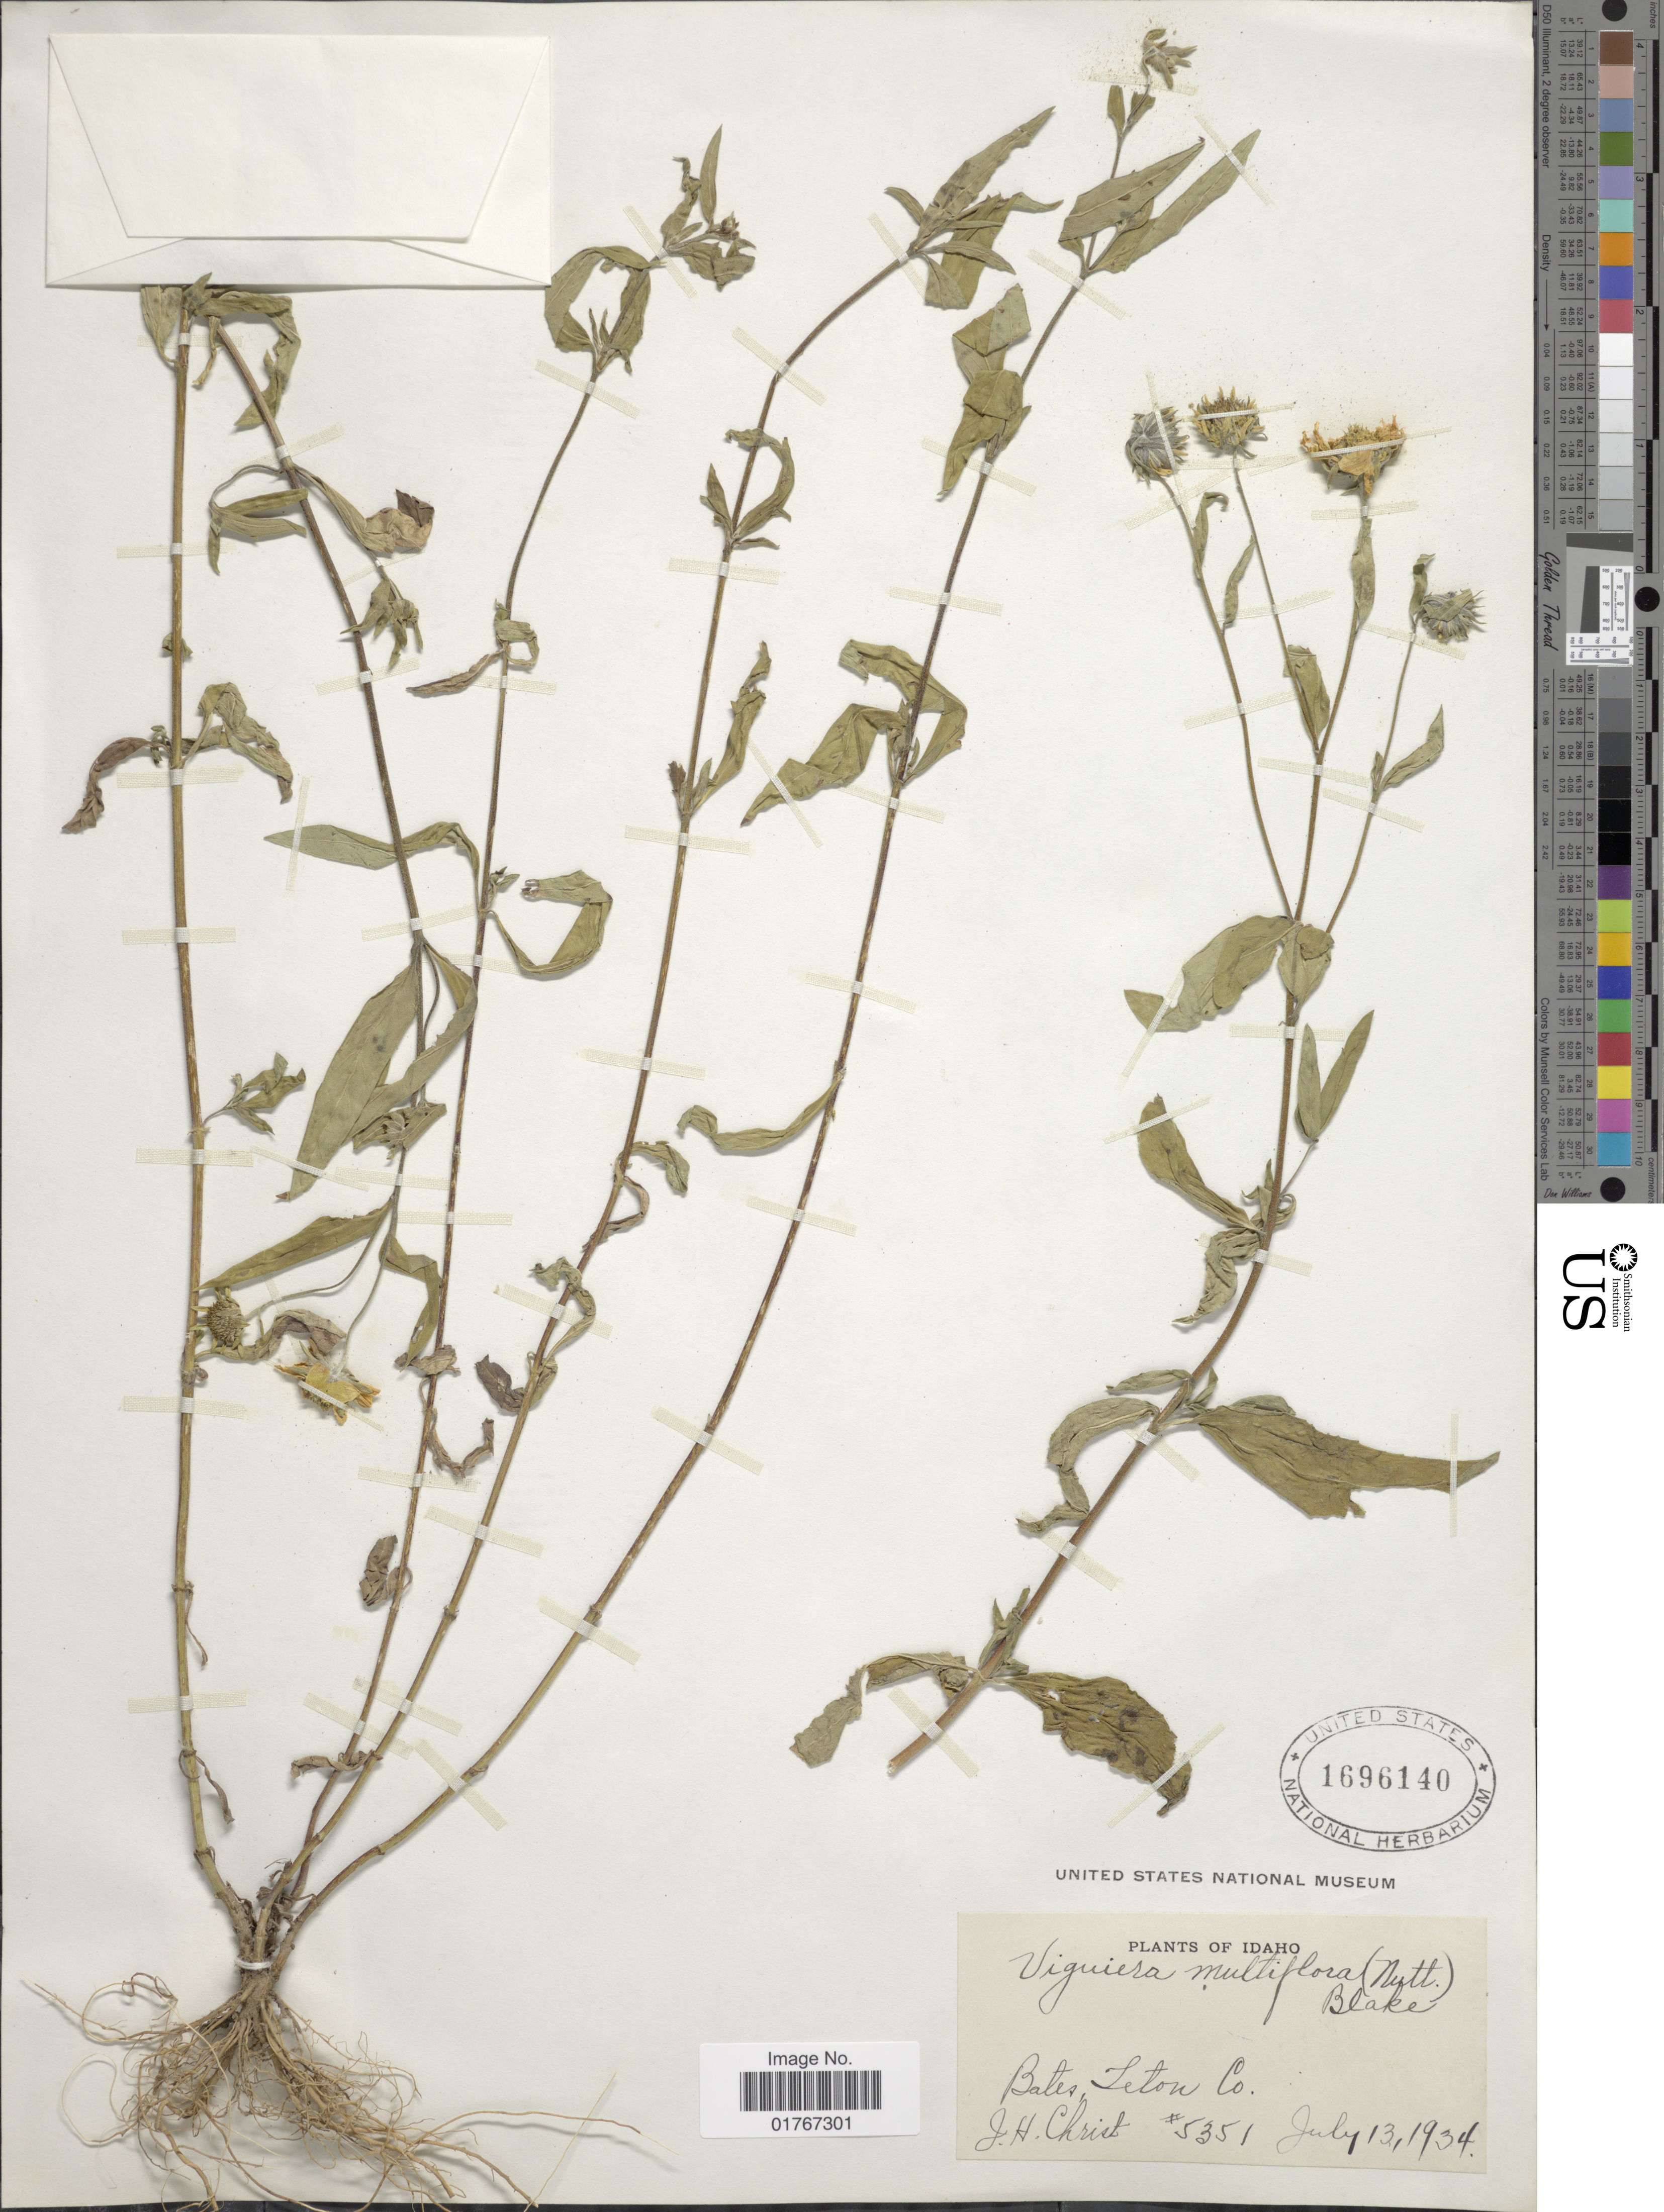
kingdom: Plantae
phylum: Tracheophyta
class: Magnoliopsida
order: Asterales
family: Asteraceae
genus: Heliomeris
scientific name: Heliomeris multiflora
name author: Nutt.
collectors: J. H. Christ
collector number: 5351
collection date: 1934-07-13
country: United States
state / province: Idaho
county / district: Teton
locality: Bates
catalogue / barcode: US 1696140